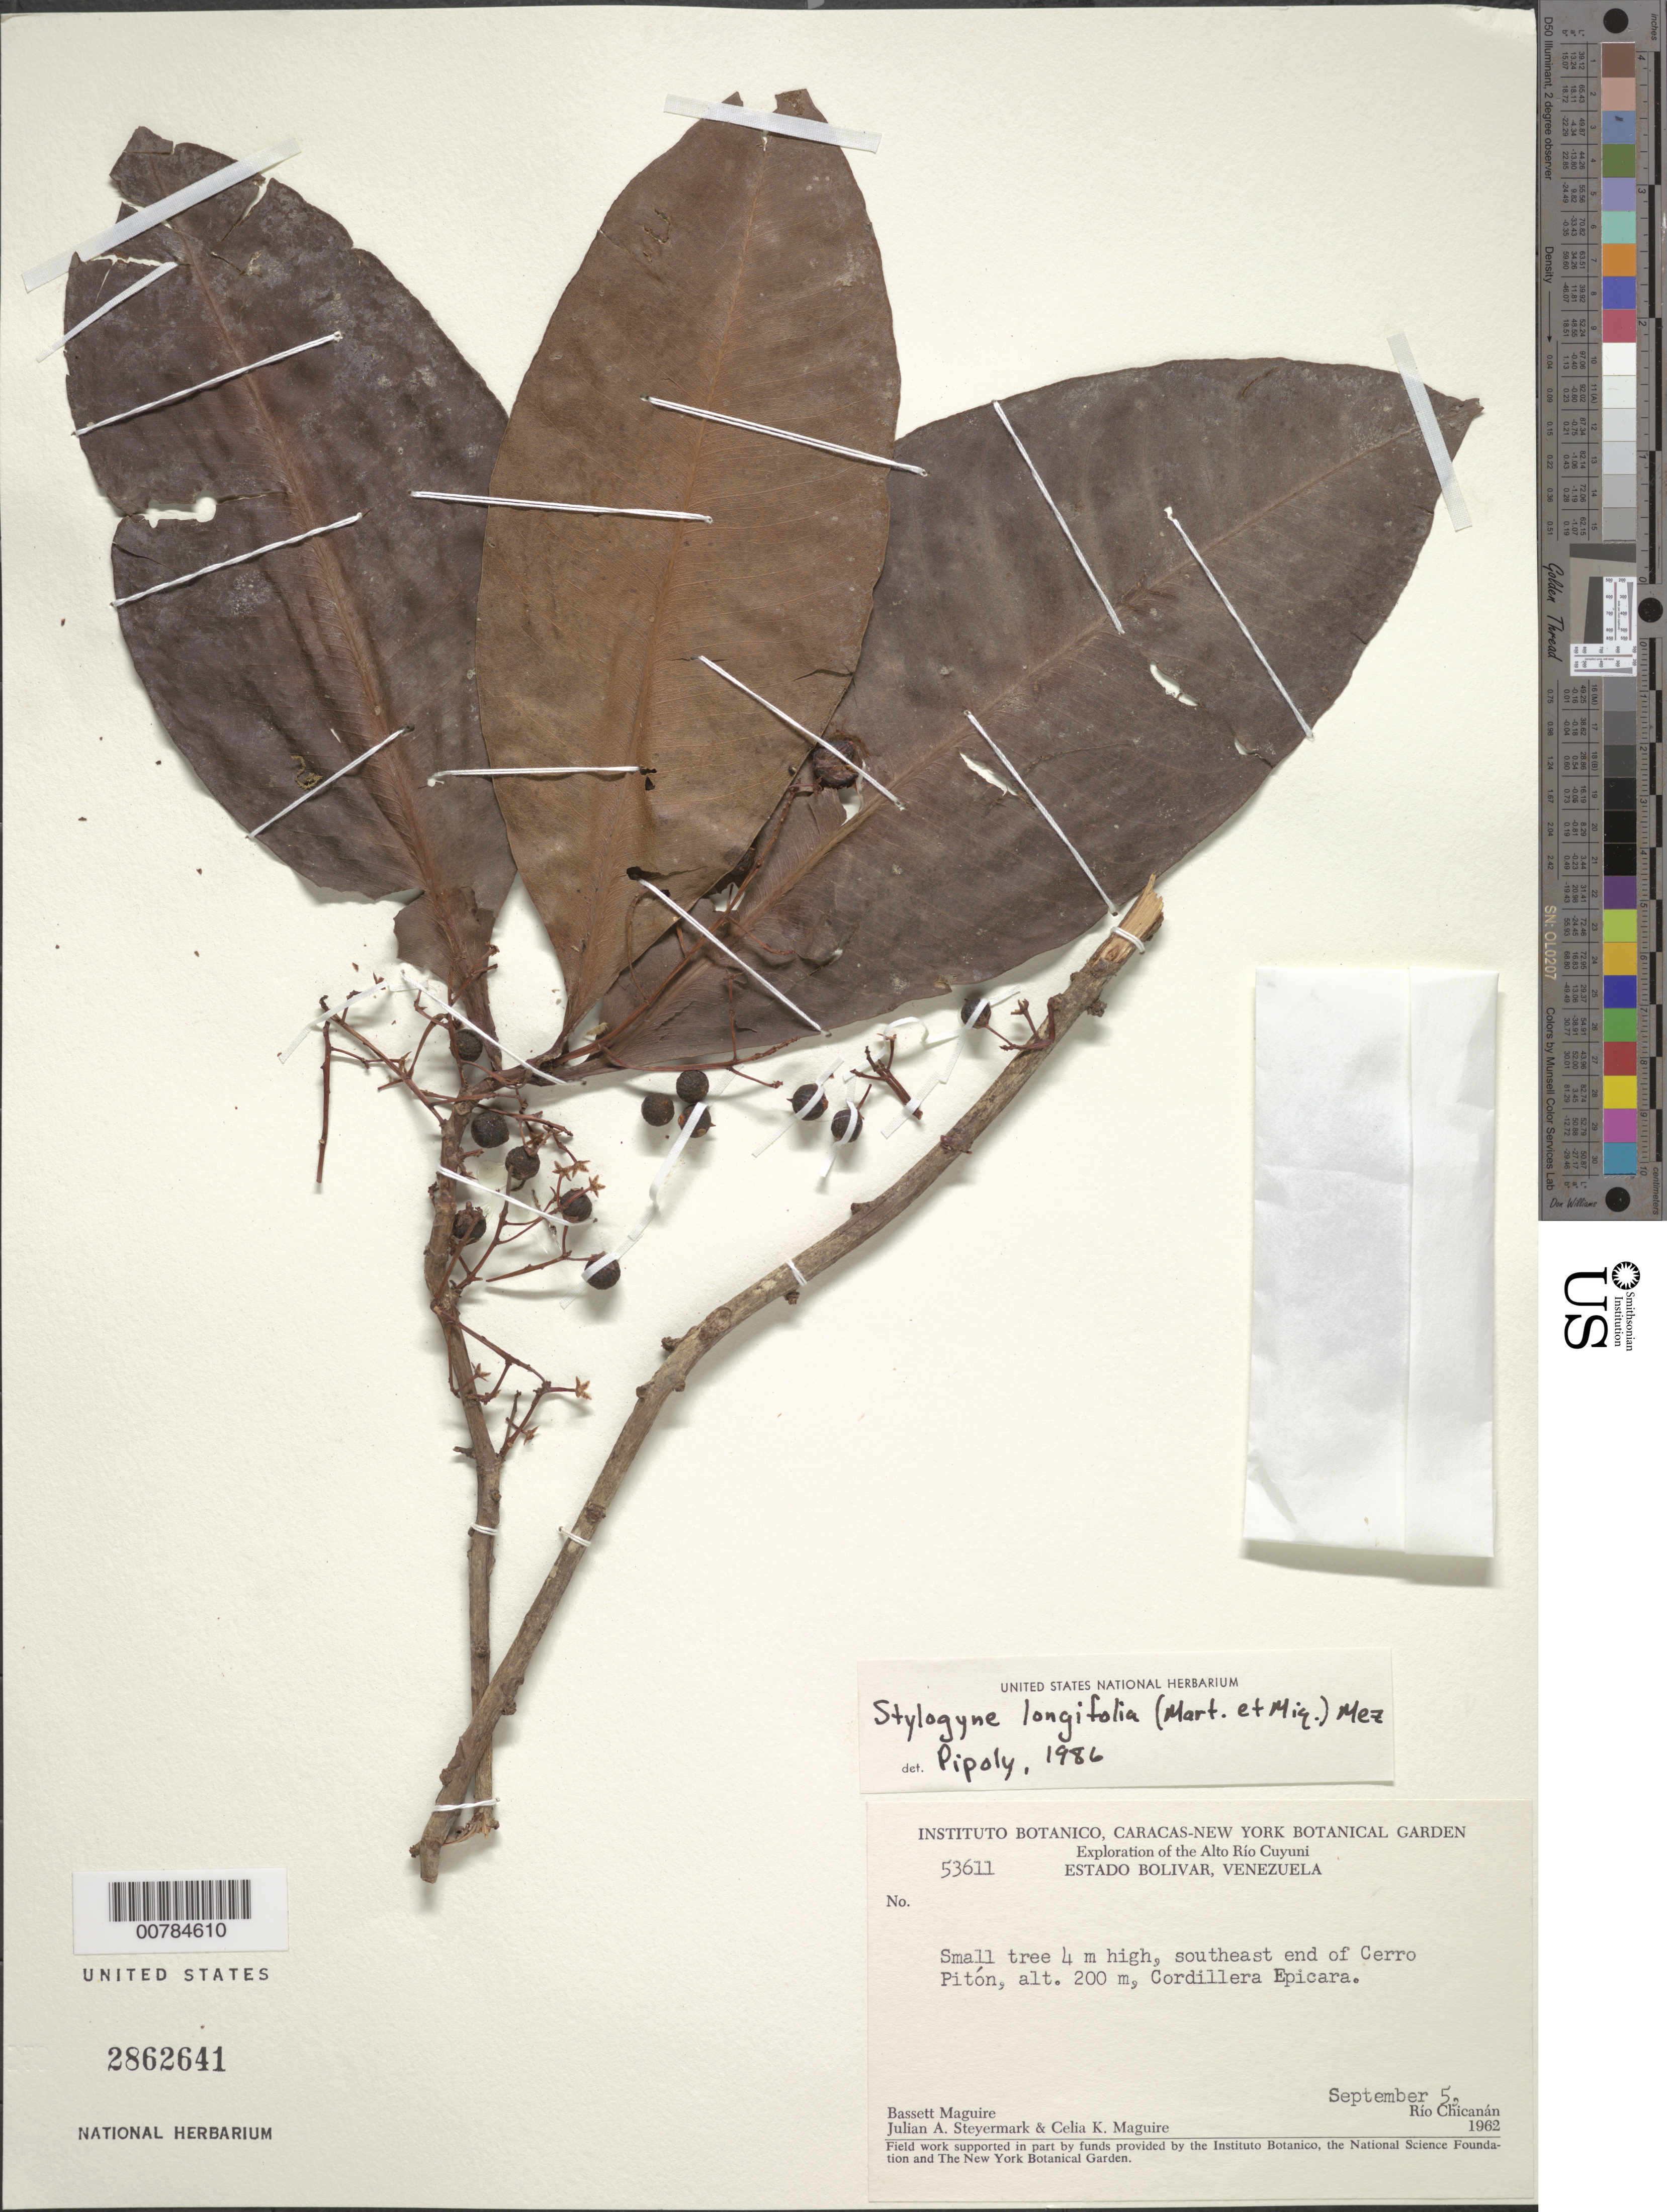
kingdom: Plantae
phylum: Tracheophyta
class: Magnoliopsida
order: Ericales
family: Primulaceae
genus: Stylogyne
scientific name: Stylogyne longifolia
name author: Mez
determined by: Pipoly, J. J., III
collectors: B. Maguire, J. Steyermark & C. K. Maguire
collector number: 53611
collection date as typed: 5-Sep-62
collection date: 1962-09-05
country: Venezuela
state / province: Bolívar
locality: Alto Río Cuyuni, Cerro Pitón, Cordillera Epicara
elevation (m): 200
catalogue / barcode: US 2862641